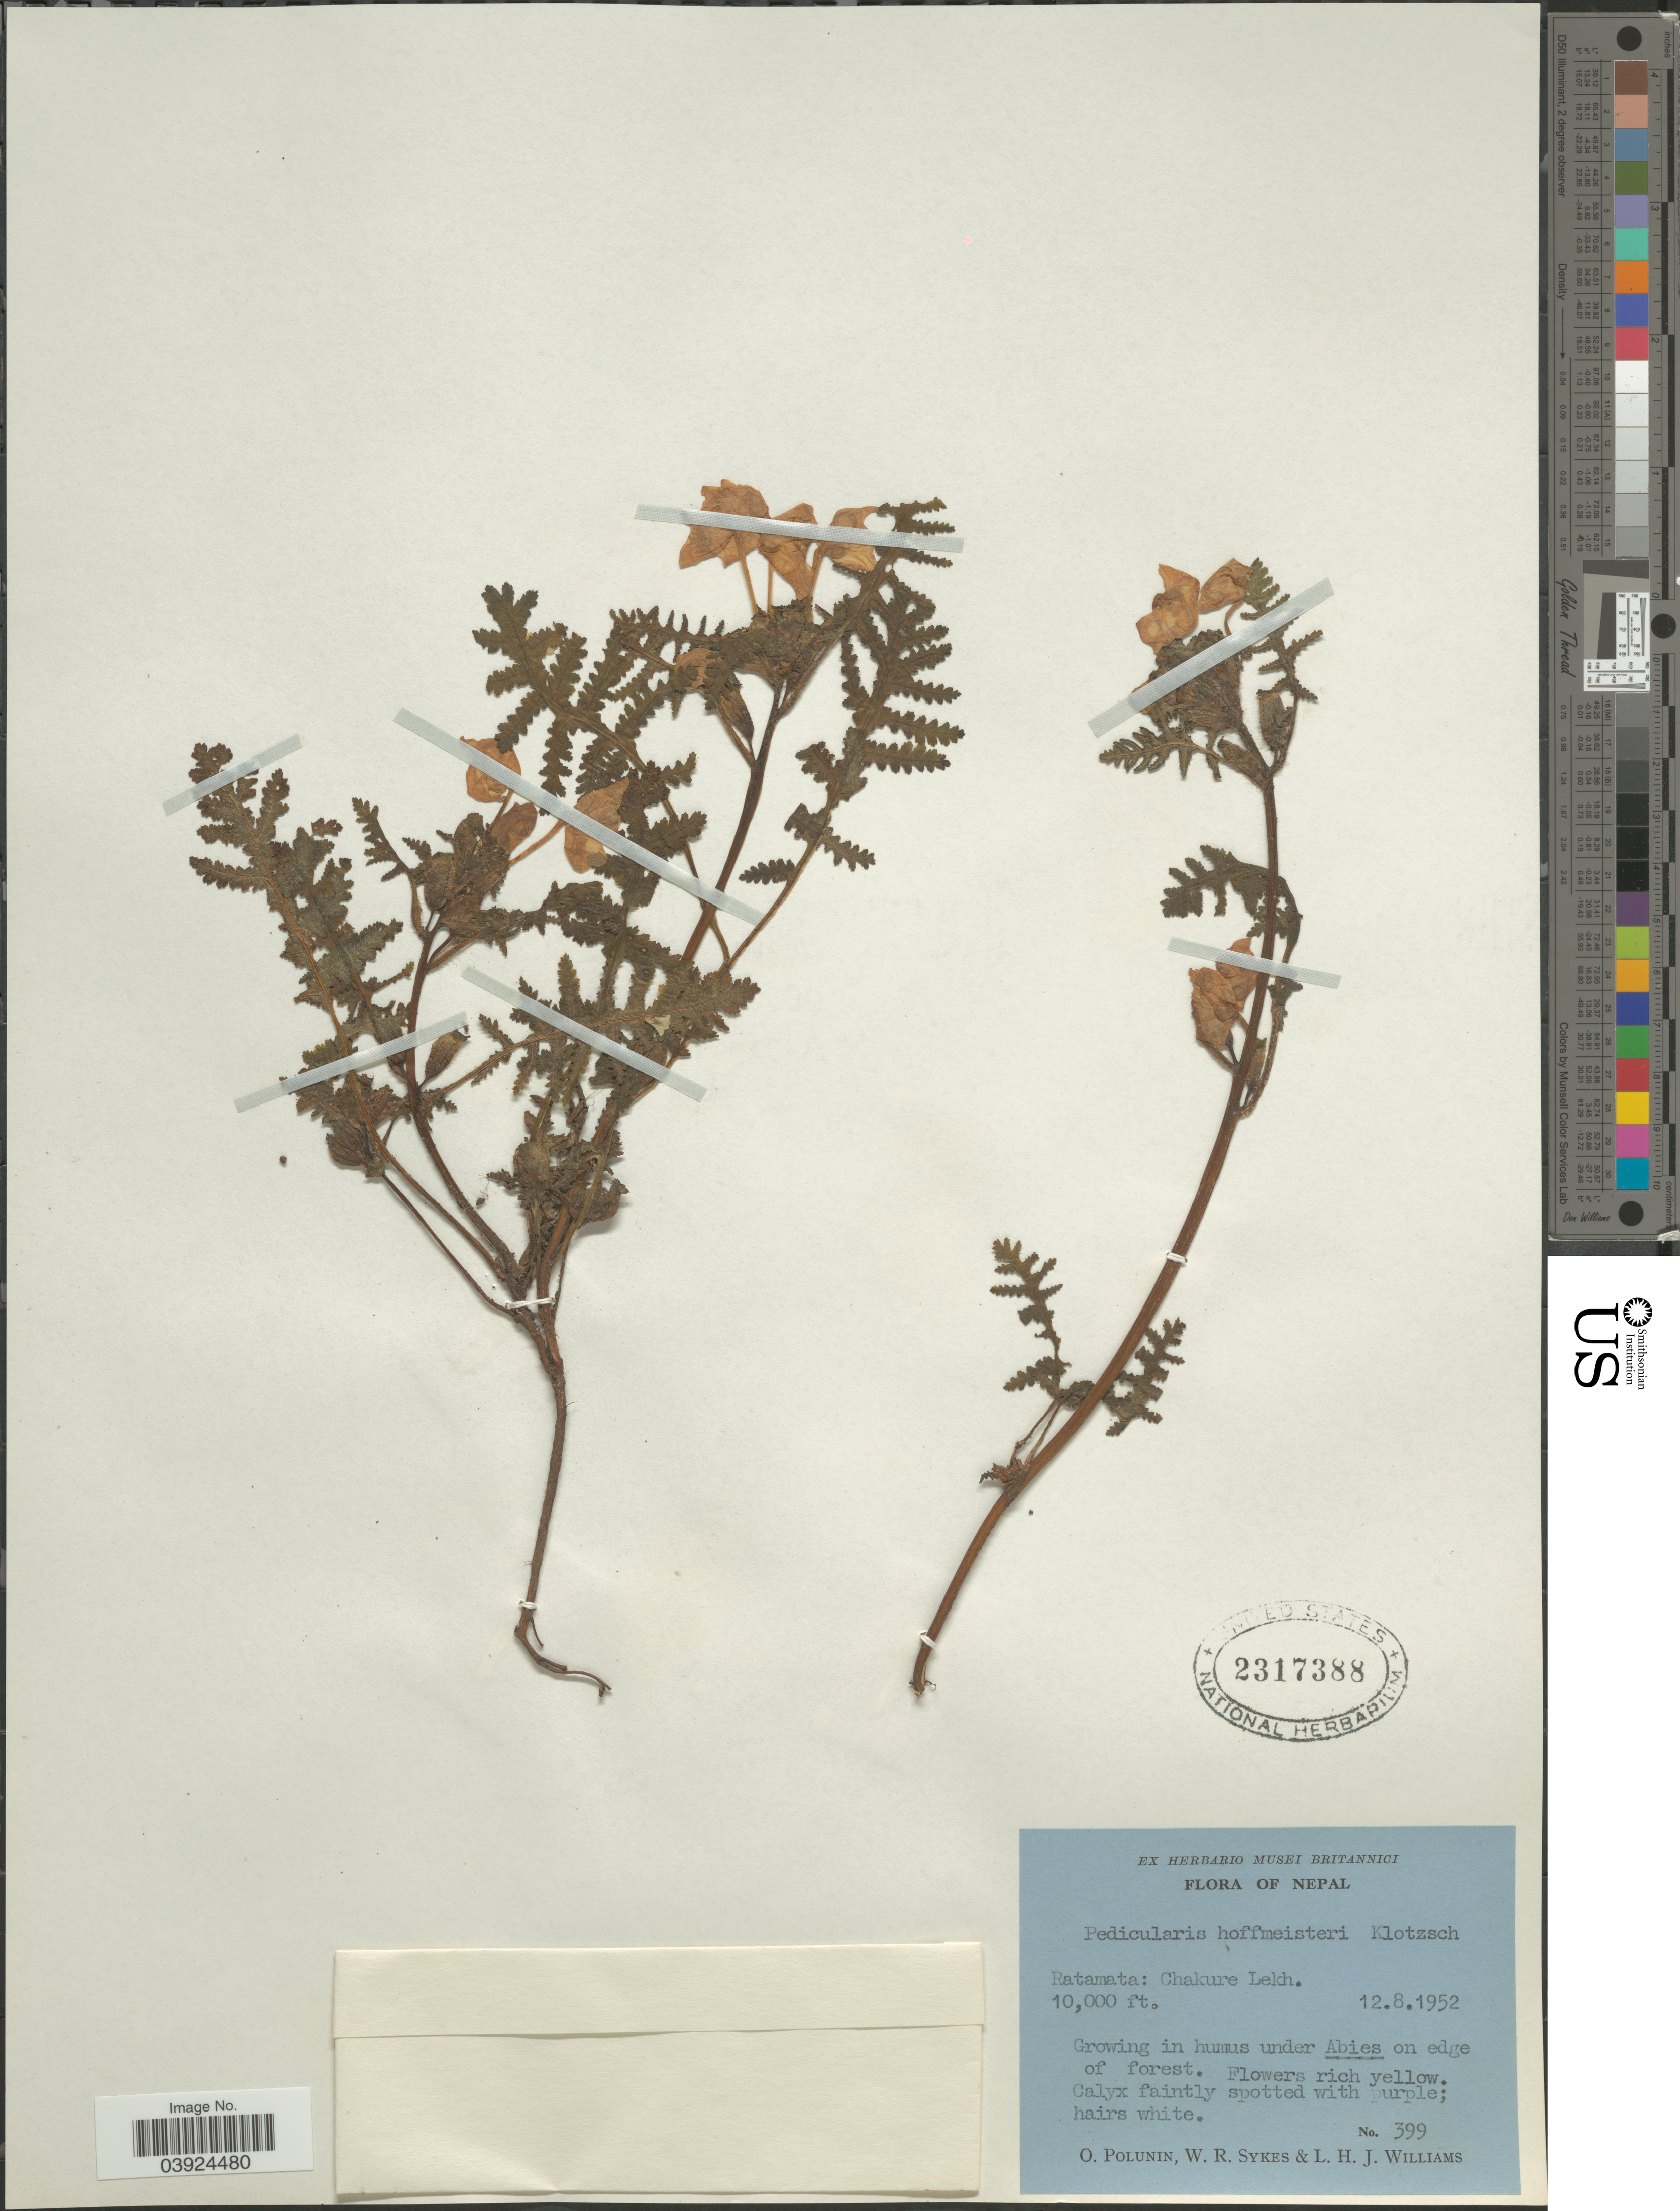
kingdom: Plantae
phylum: Tracheophyta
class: Magnoliopsida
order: Lamiales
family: Orobanchaceae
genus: Pedicularis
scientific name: Pedicularis hoffmeisteri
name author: Klotzsch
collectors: O. V. Polunin, W. R. Sykes & L. H. J. Williams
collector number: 399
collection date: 1952-08-12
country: Nepal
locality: Ratamata: Chakure Lekh.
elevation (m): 3048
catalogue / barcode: US 2317388